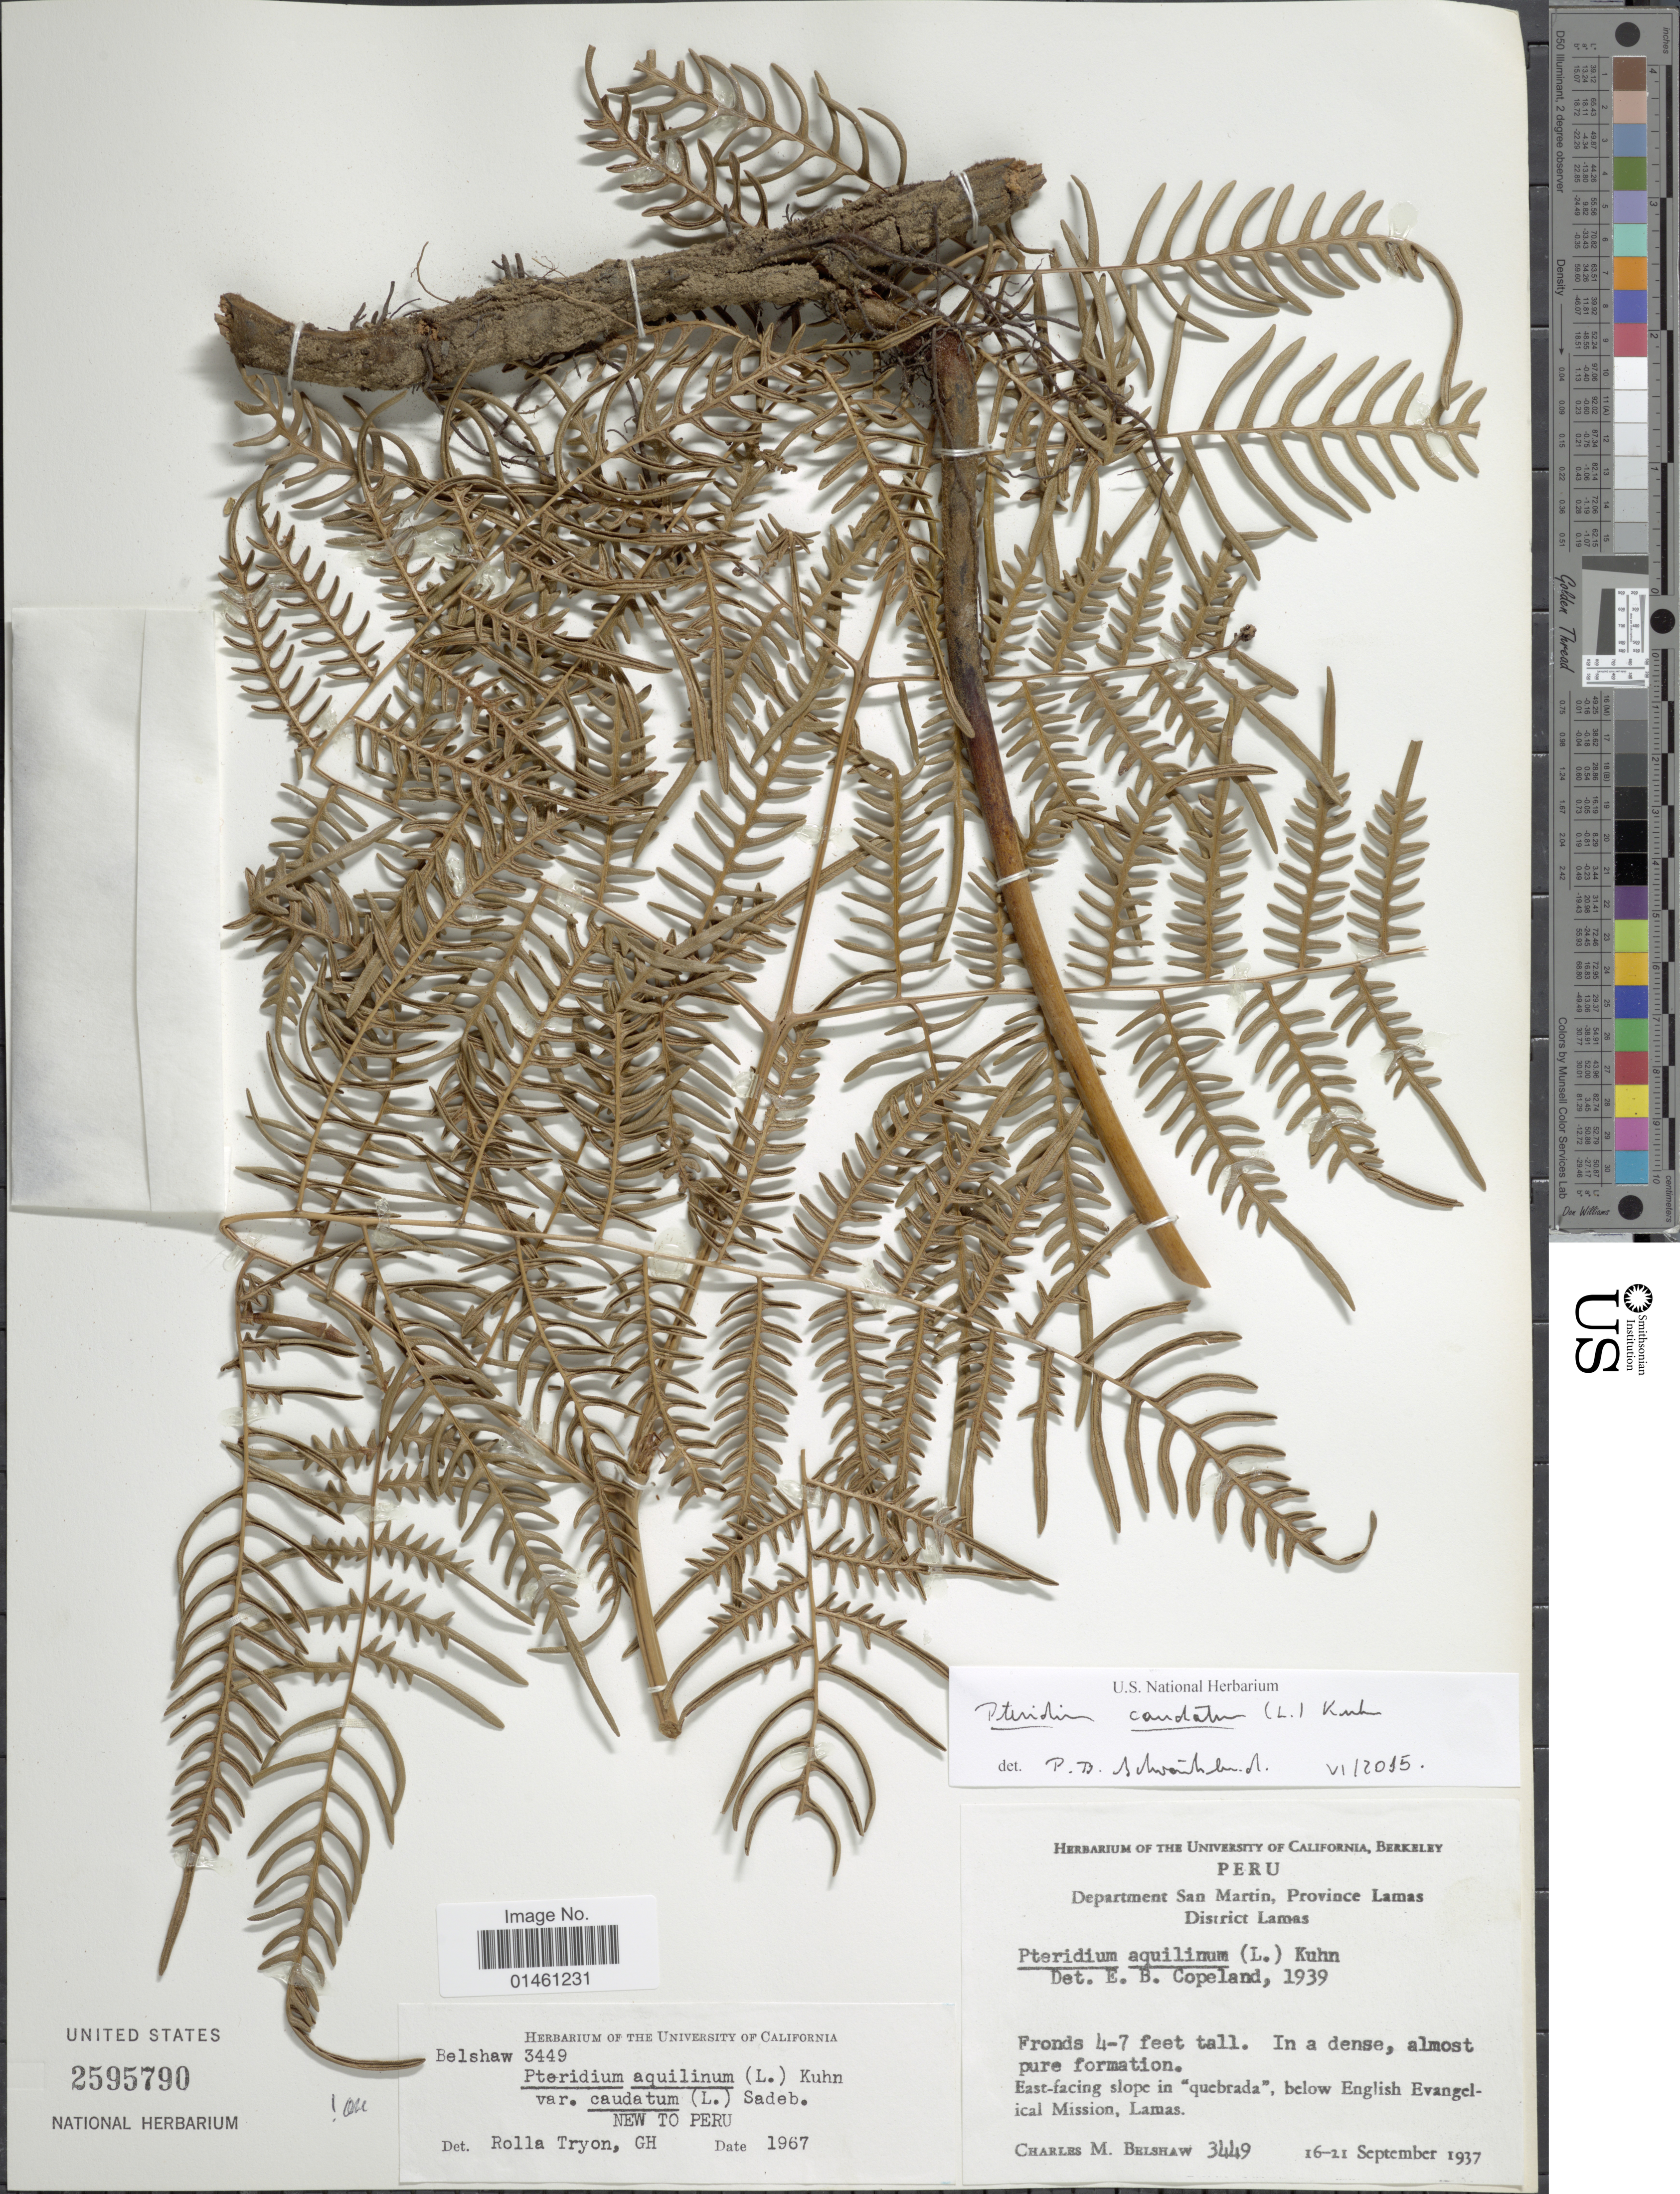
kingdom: Plantae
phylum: Tracheophyta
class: Polypodiopsida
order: Polypodiales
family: Dennstaedtiaceae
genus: Pteridium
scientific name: Pteridium caudatum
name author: (L.) Maxon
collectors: C. Shaw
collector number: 3449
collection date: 1937-09-16/1937-09-21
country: Peru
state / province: San Martín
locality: Department San Martin, Province Lamas, District Lamas, East Facing slope in quebrada, below English Evangelical Mission, Lamas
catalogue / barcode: US 2595790